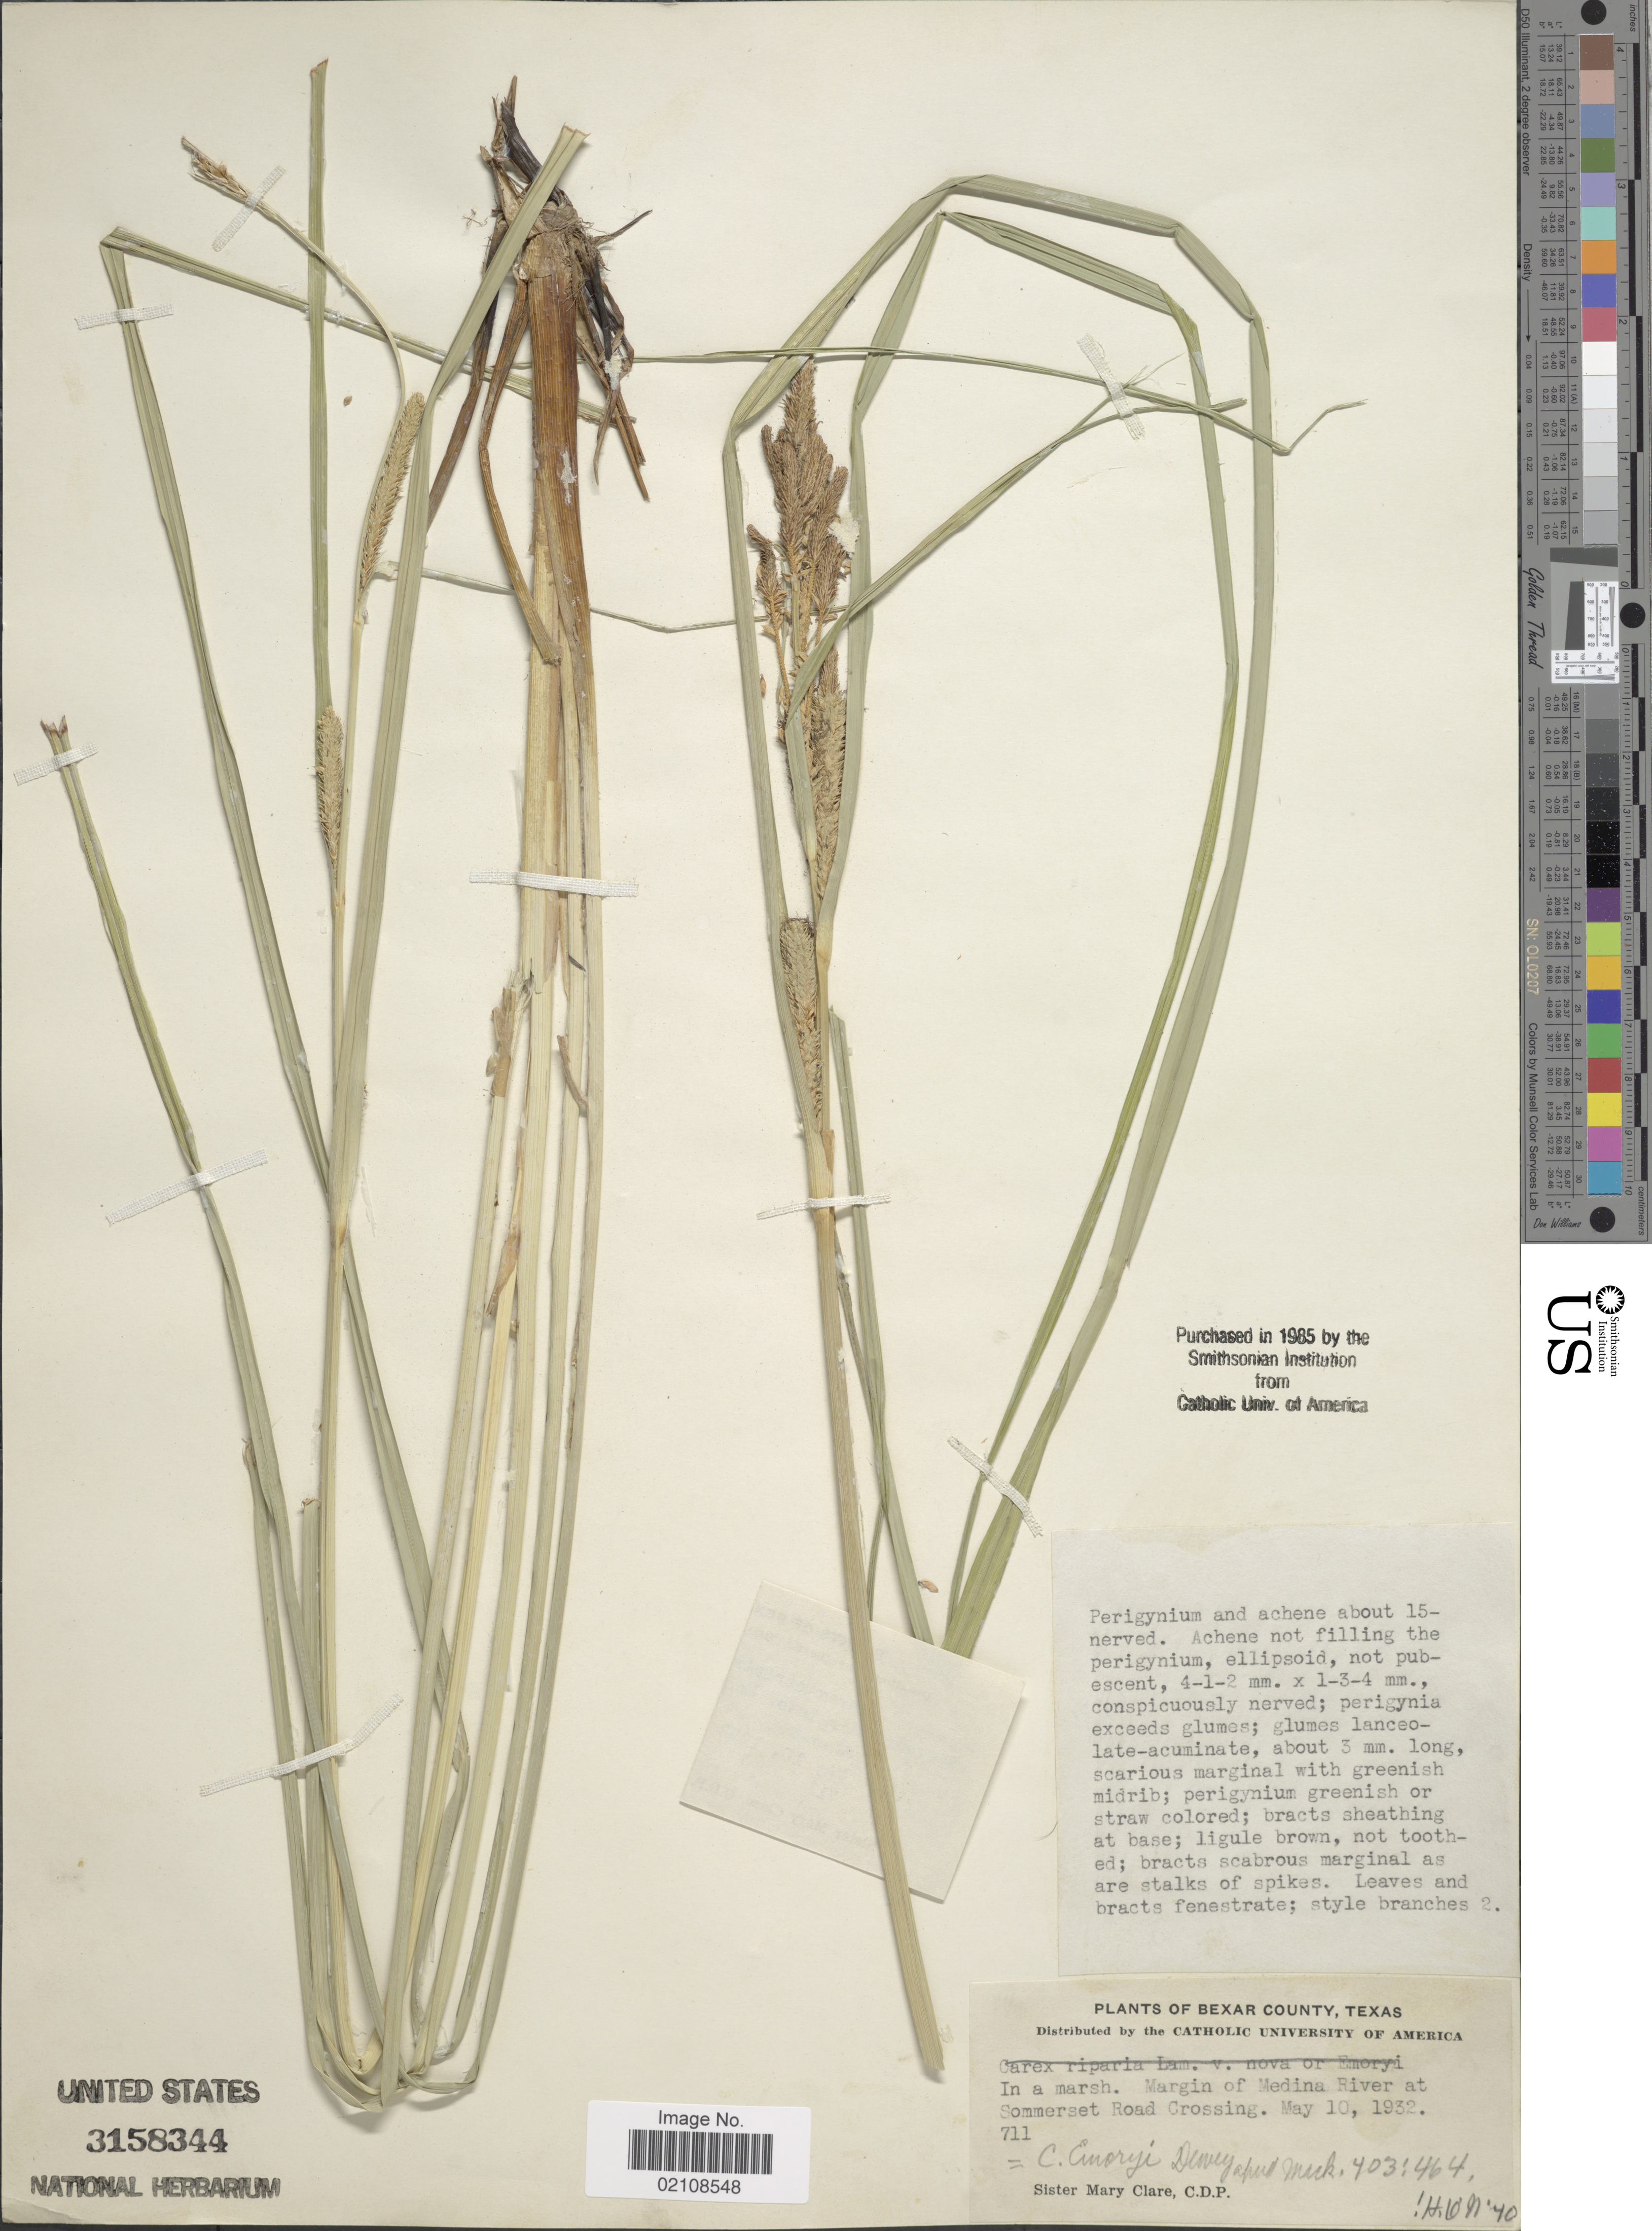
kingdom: Plantae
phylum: Tracheophyta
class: Liliopsida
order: Poales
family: Cyperaceae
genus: Carex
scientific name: Carex emoryi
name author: Dewey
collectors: M. Clare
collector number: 711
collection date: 1932-05-10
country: United States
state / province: Texas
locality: Bexar County. Margin of Medina River at Sommerset Road Crossing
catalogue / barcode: US 3158344